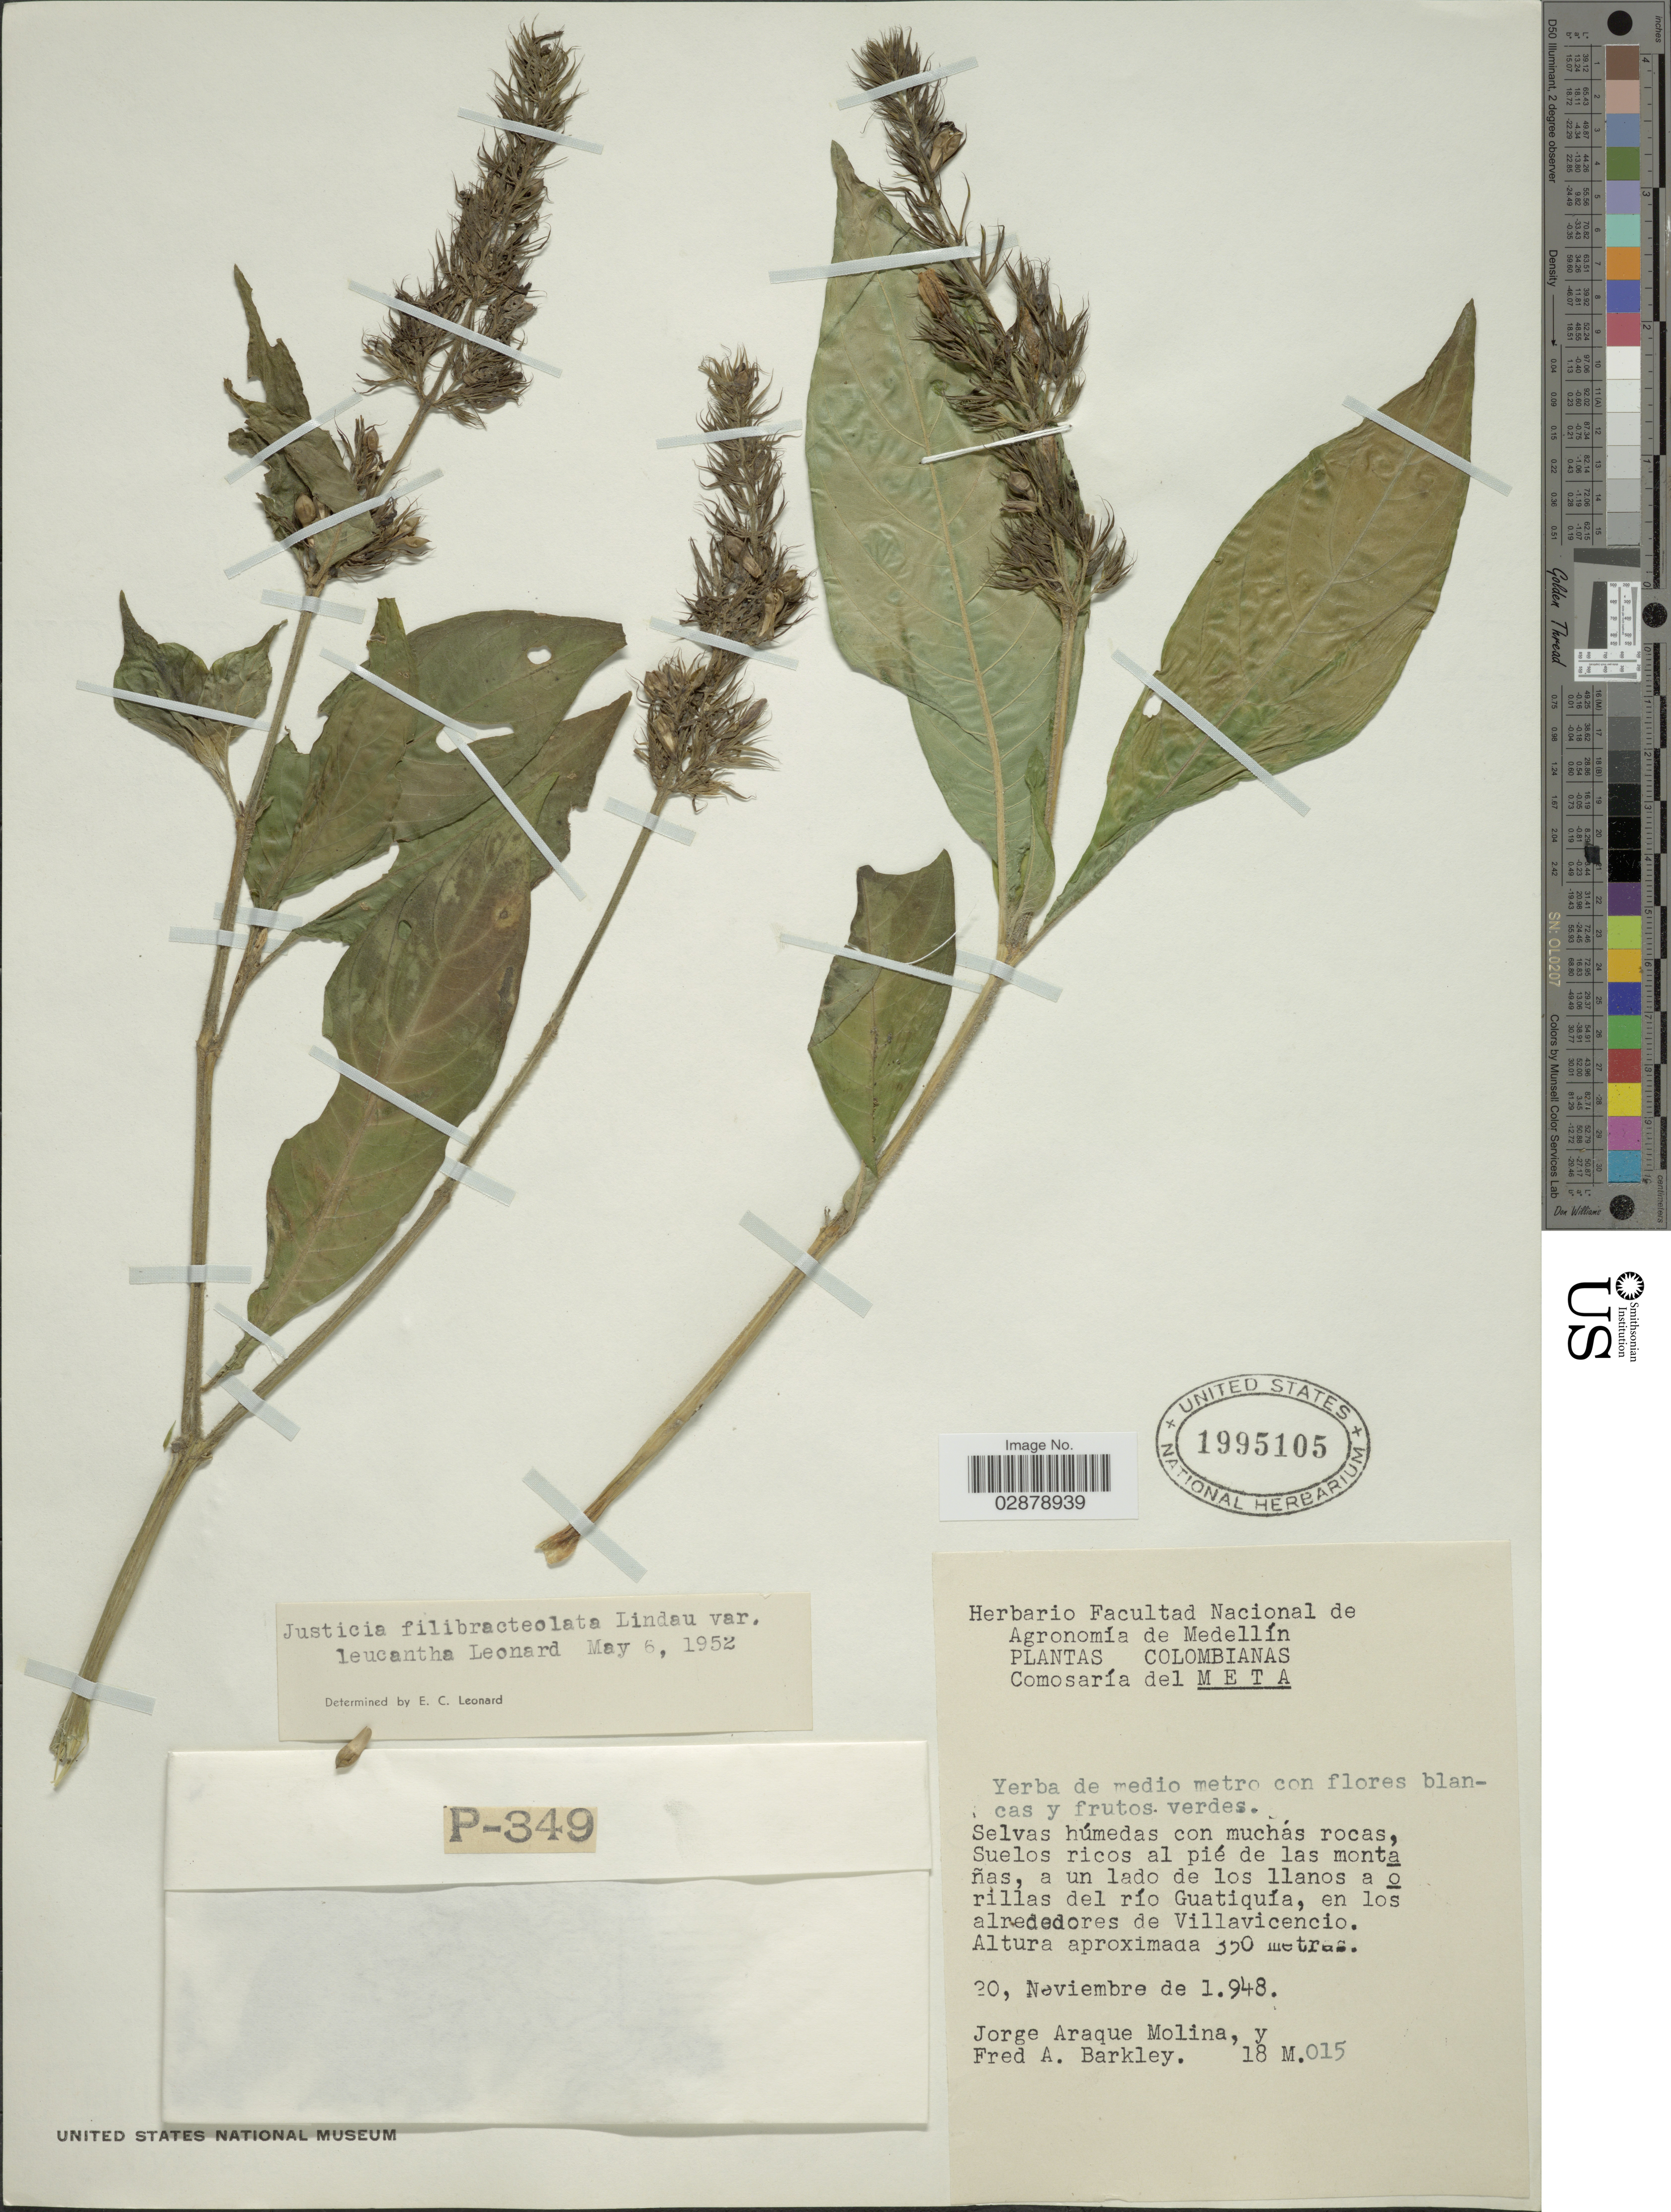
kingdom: Plantae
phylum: Tracheophyta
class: Magnoliopsida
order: Lamiales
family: Acanthaceae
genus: Justicia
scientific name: Justicia filibracteolata var. leucantha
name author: Leonard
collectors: J. A. Molina & F. A. Barkley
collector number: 18M.015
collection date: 1948-11-20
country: Colombia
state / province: Meta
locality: Comisaría del Meta. A un lado de los llanos a orillas del río Guatiquía, en los alrededores de Villavicencio.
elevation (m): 350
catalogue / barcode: US 1995105